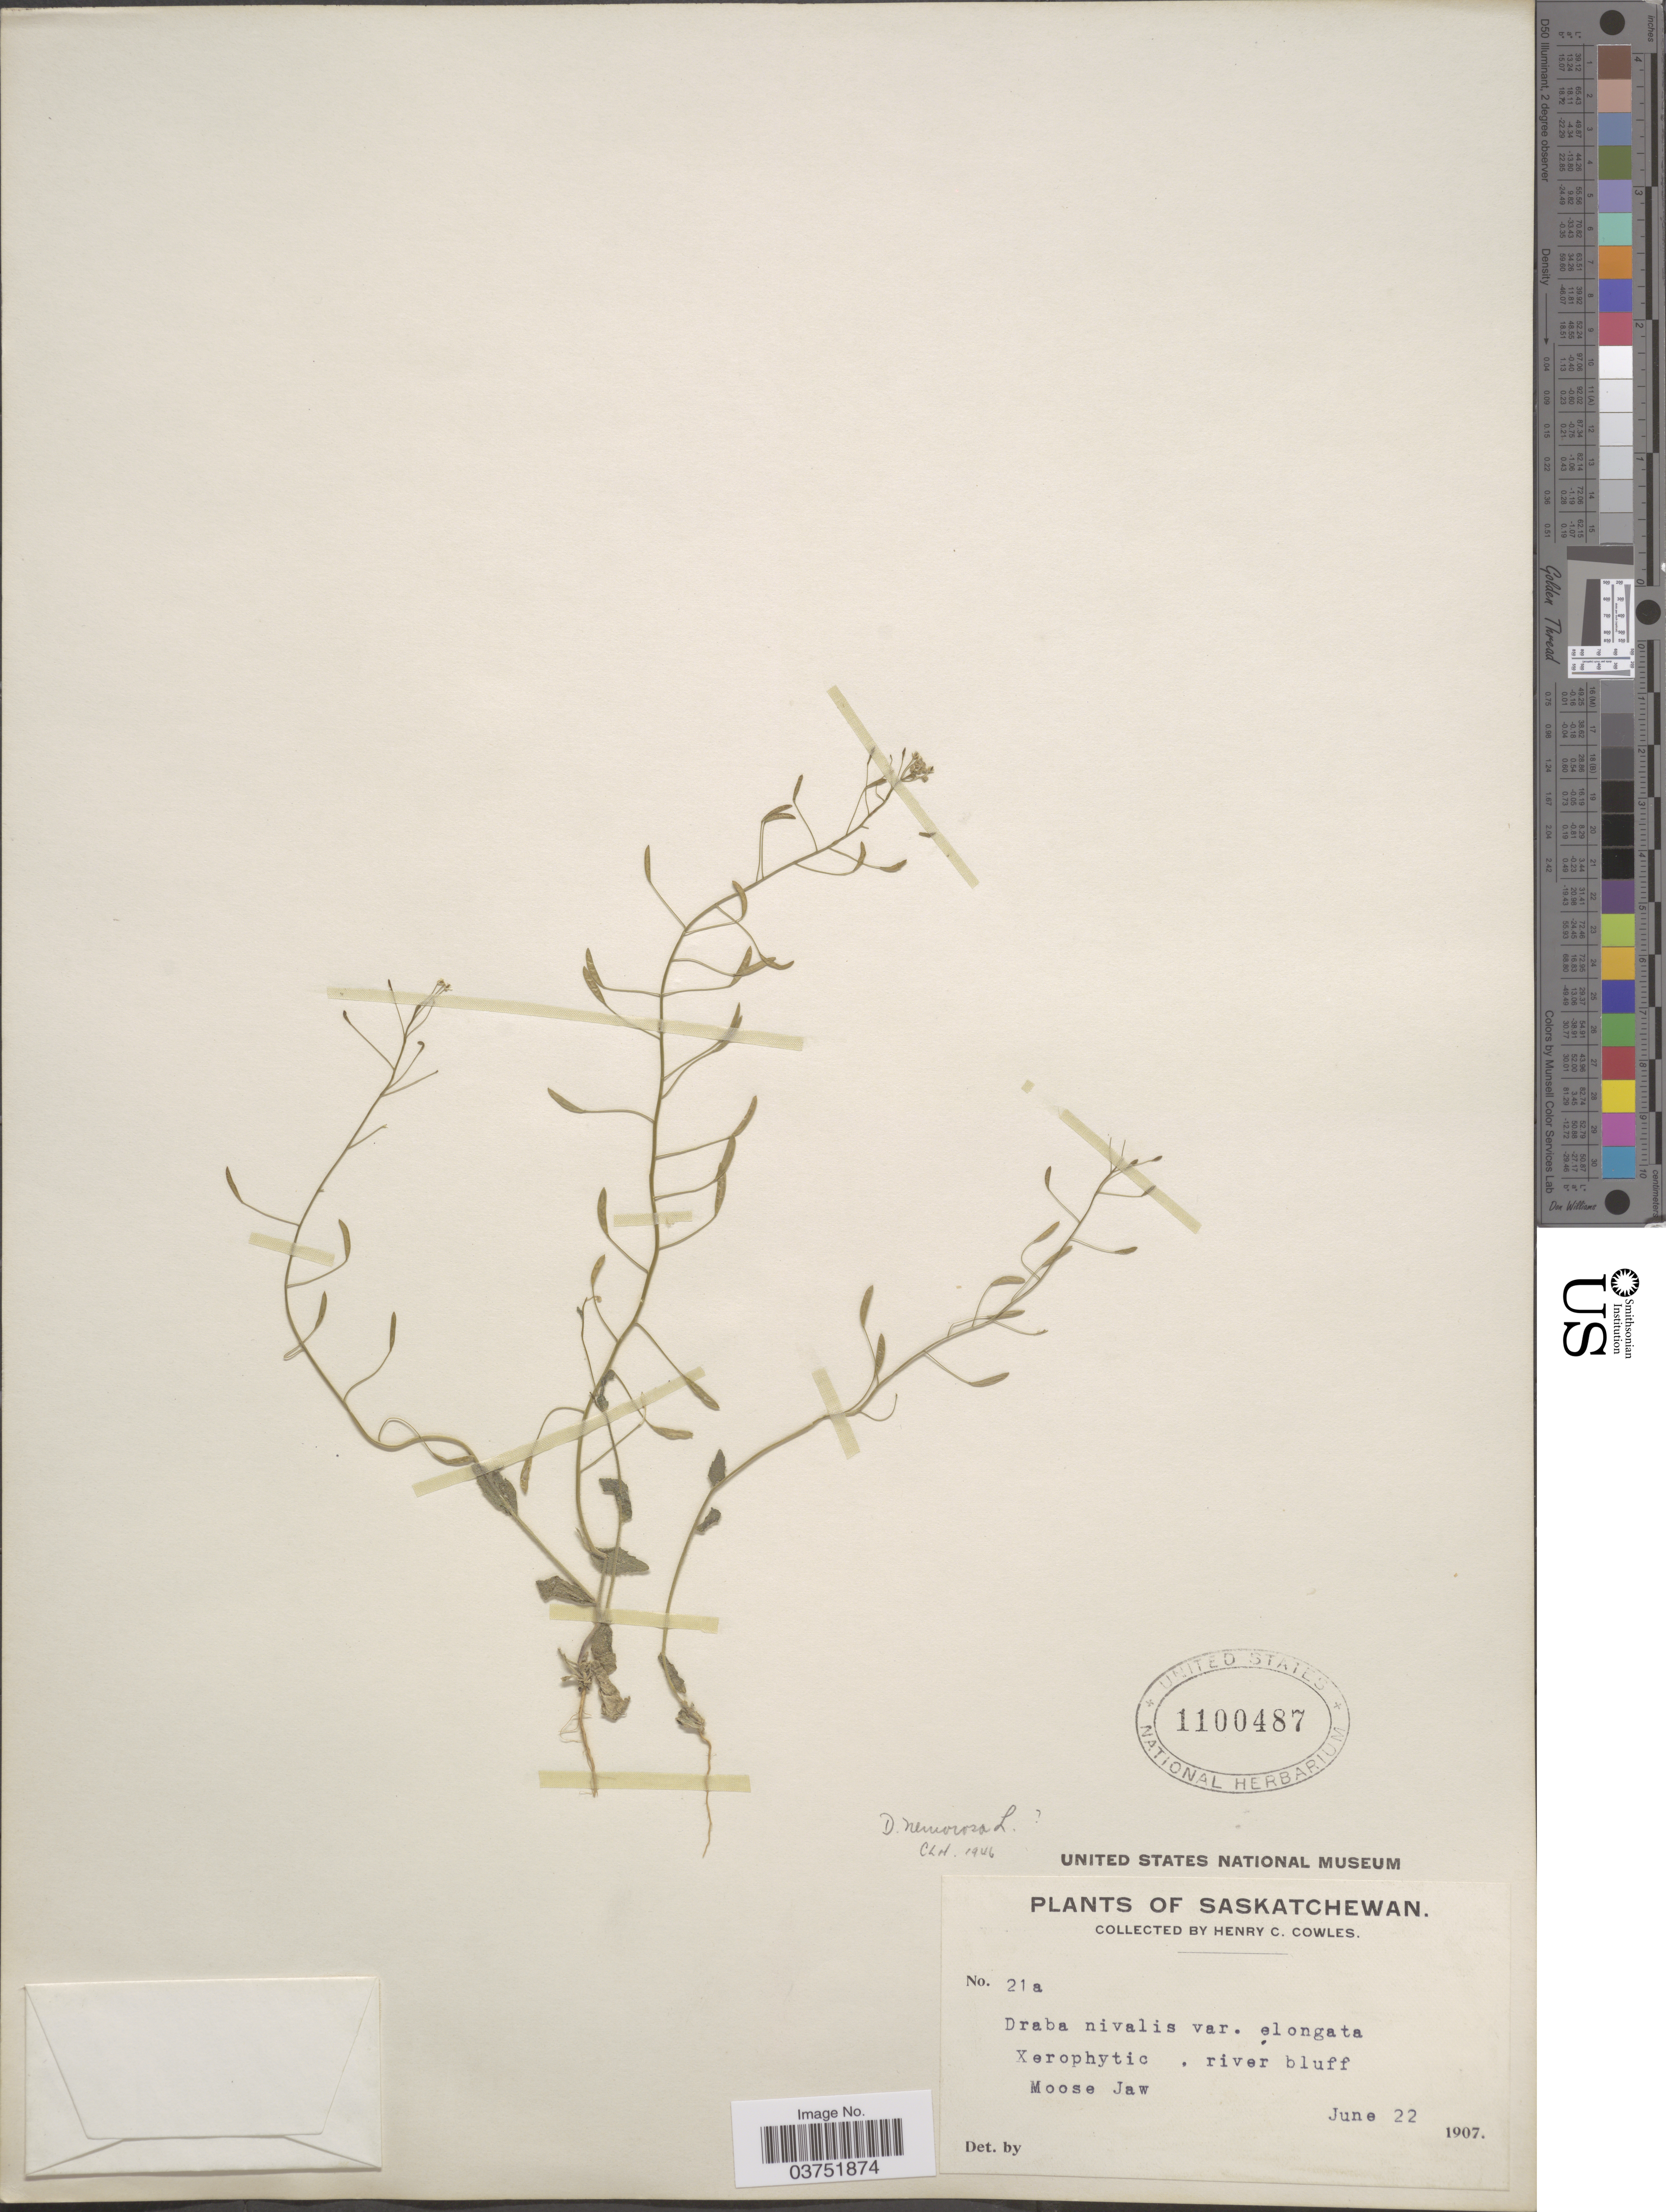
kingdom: Plantae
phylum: Tracheophyta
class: Magnoliopsida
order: Brassicales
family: Brassicaceae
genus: Draba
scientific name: Draba nemorosa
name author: L.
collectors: H. Cowles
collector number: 21a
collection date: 1907-06-22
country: Canada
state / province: Saskatchewan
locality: Moose Jaw.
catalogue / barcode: US 1100487